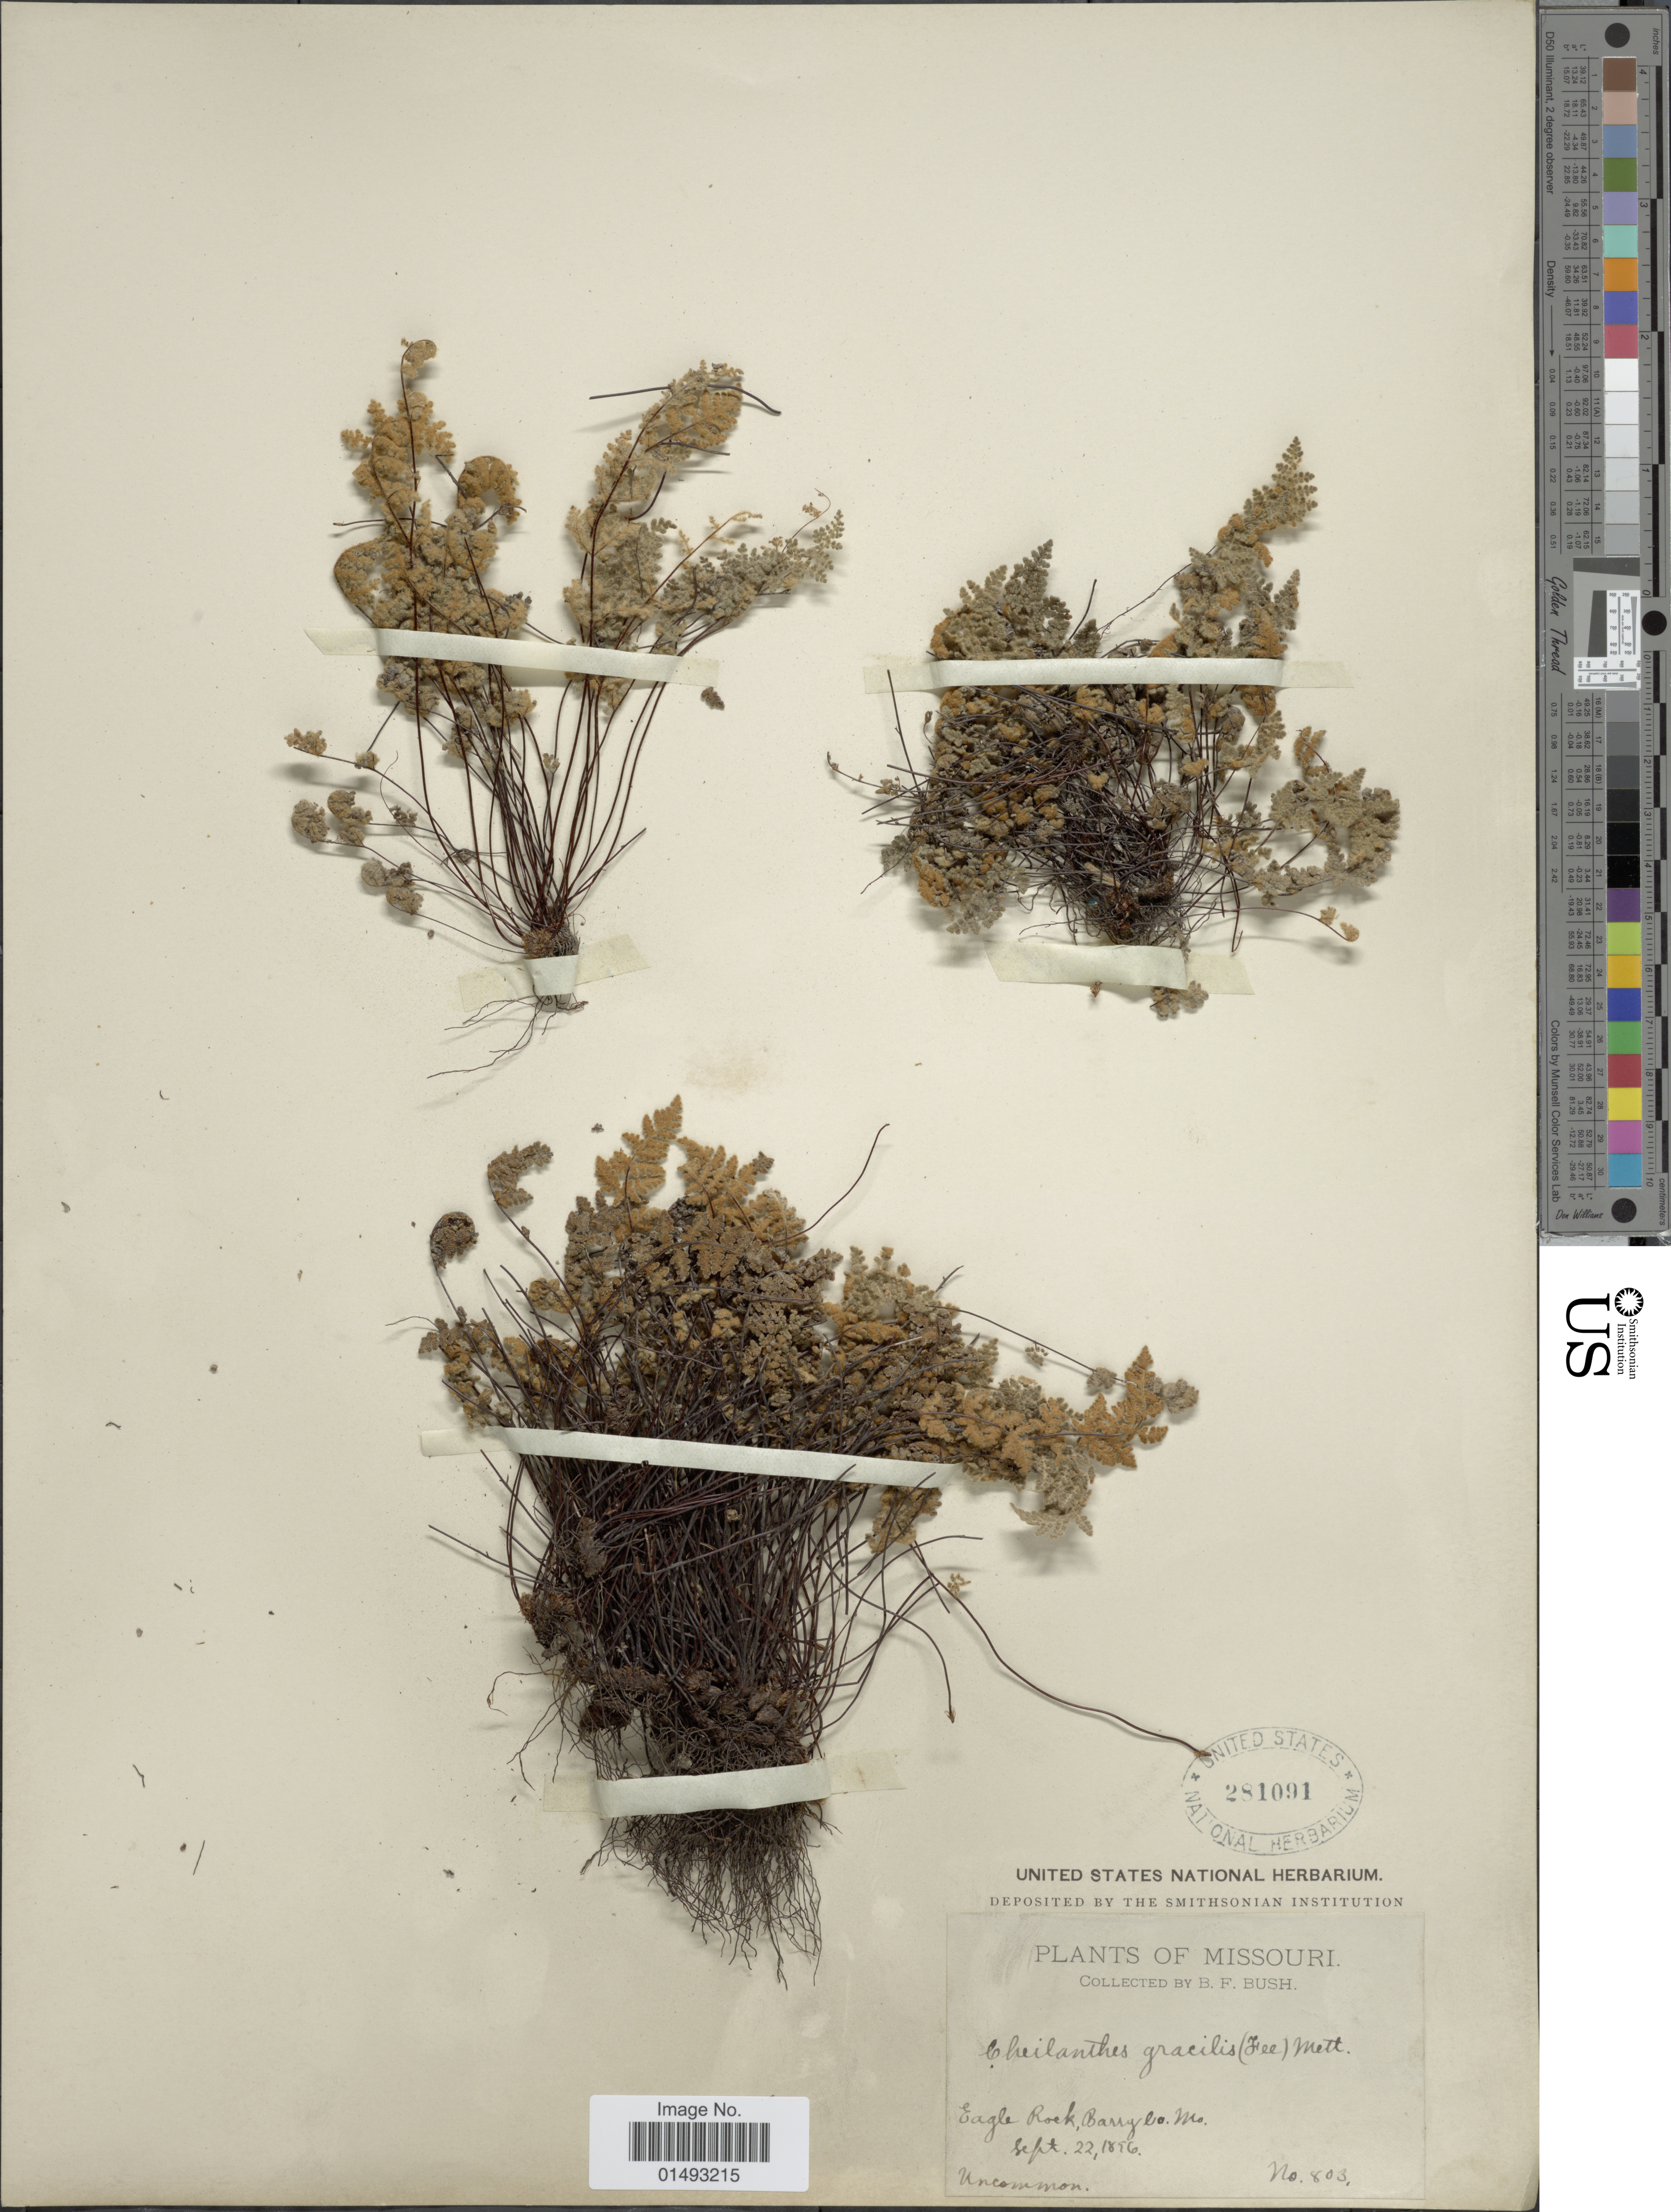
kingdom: Plantae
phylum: Tracheophyta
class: Polypodiopsida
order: Polypodiales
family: Pteridaceae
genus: Myriopteris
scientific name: Myriopteris gracilis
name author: Fée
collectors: B. F. Bush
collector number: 803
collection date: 1896-09-22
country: United States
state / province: Missouri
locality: Eagle Rock, barry Co. Mo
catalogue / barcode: US 281091